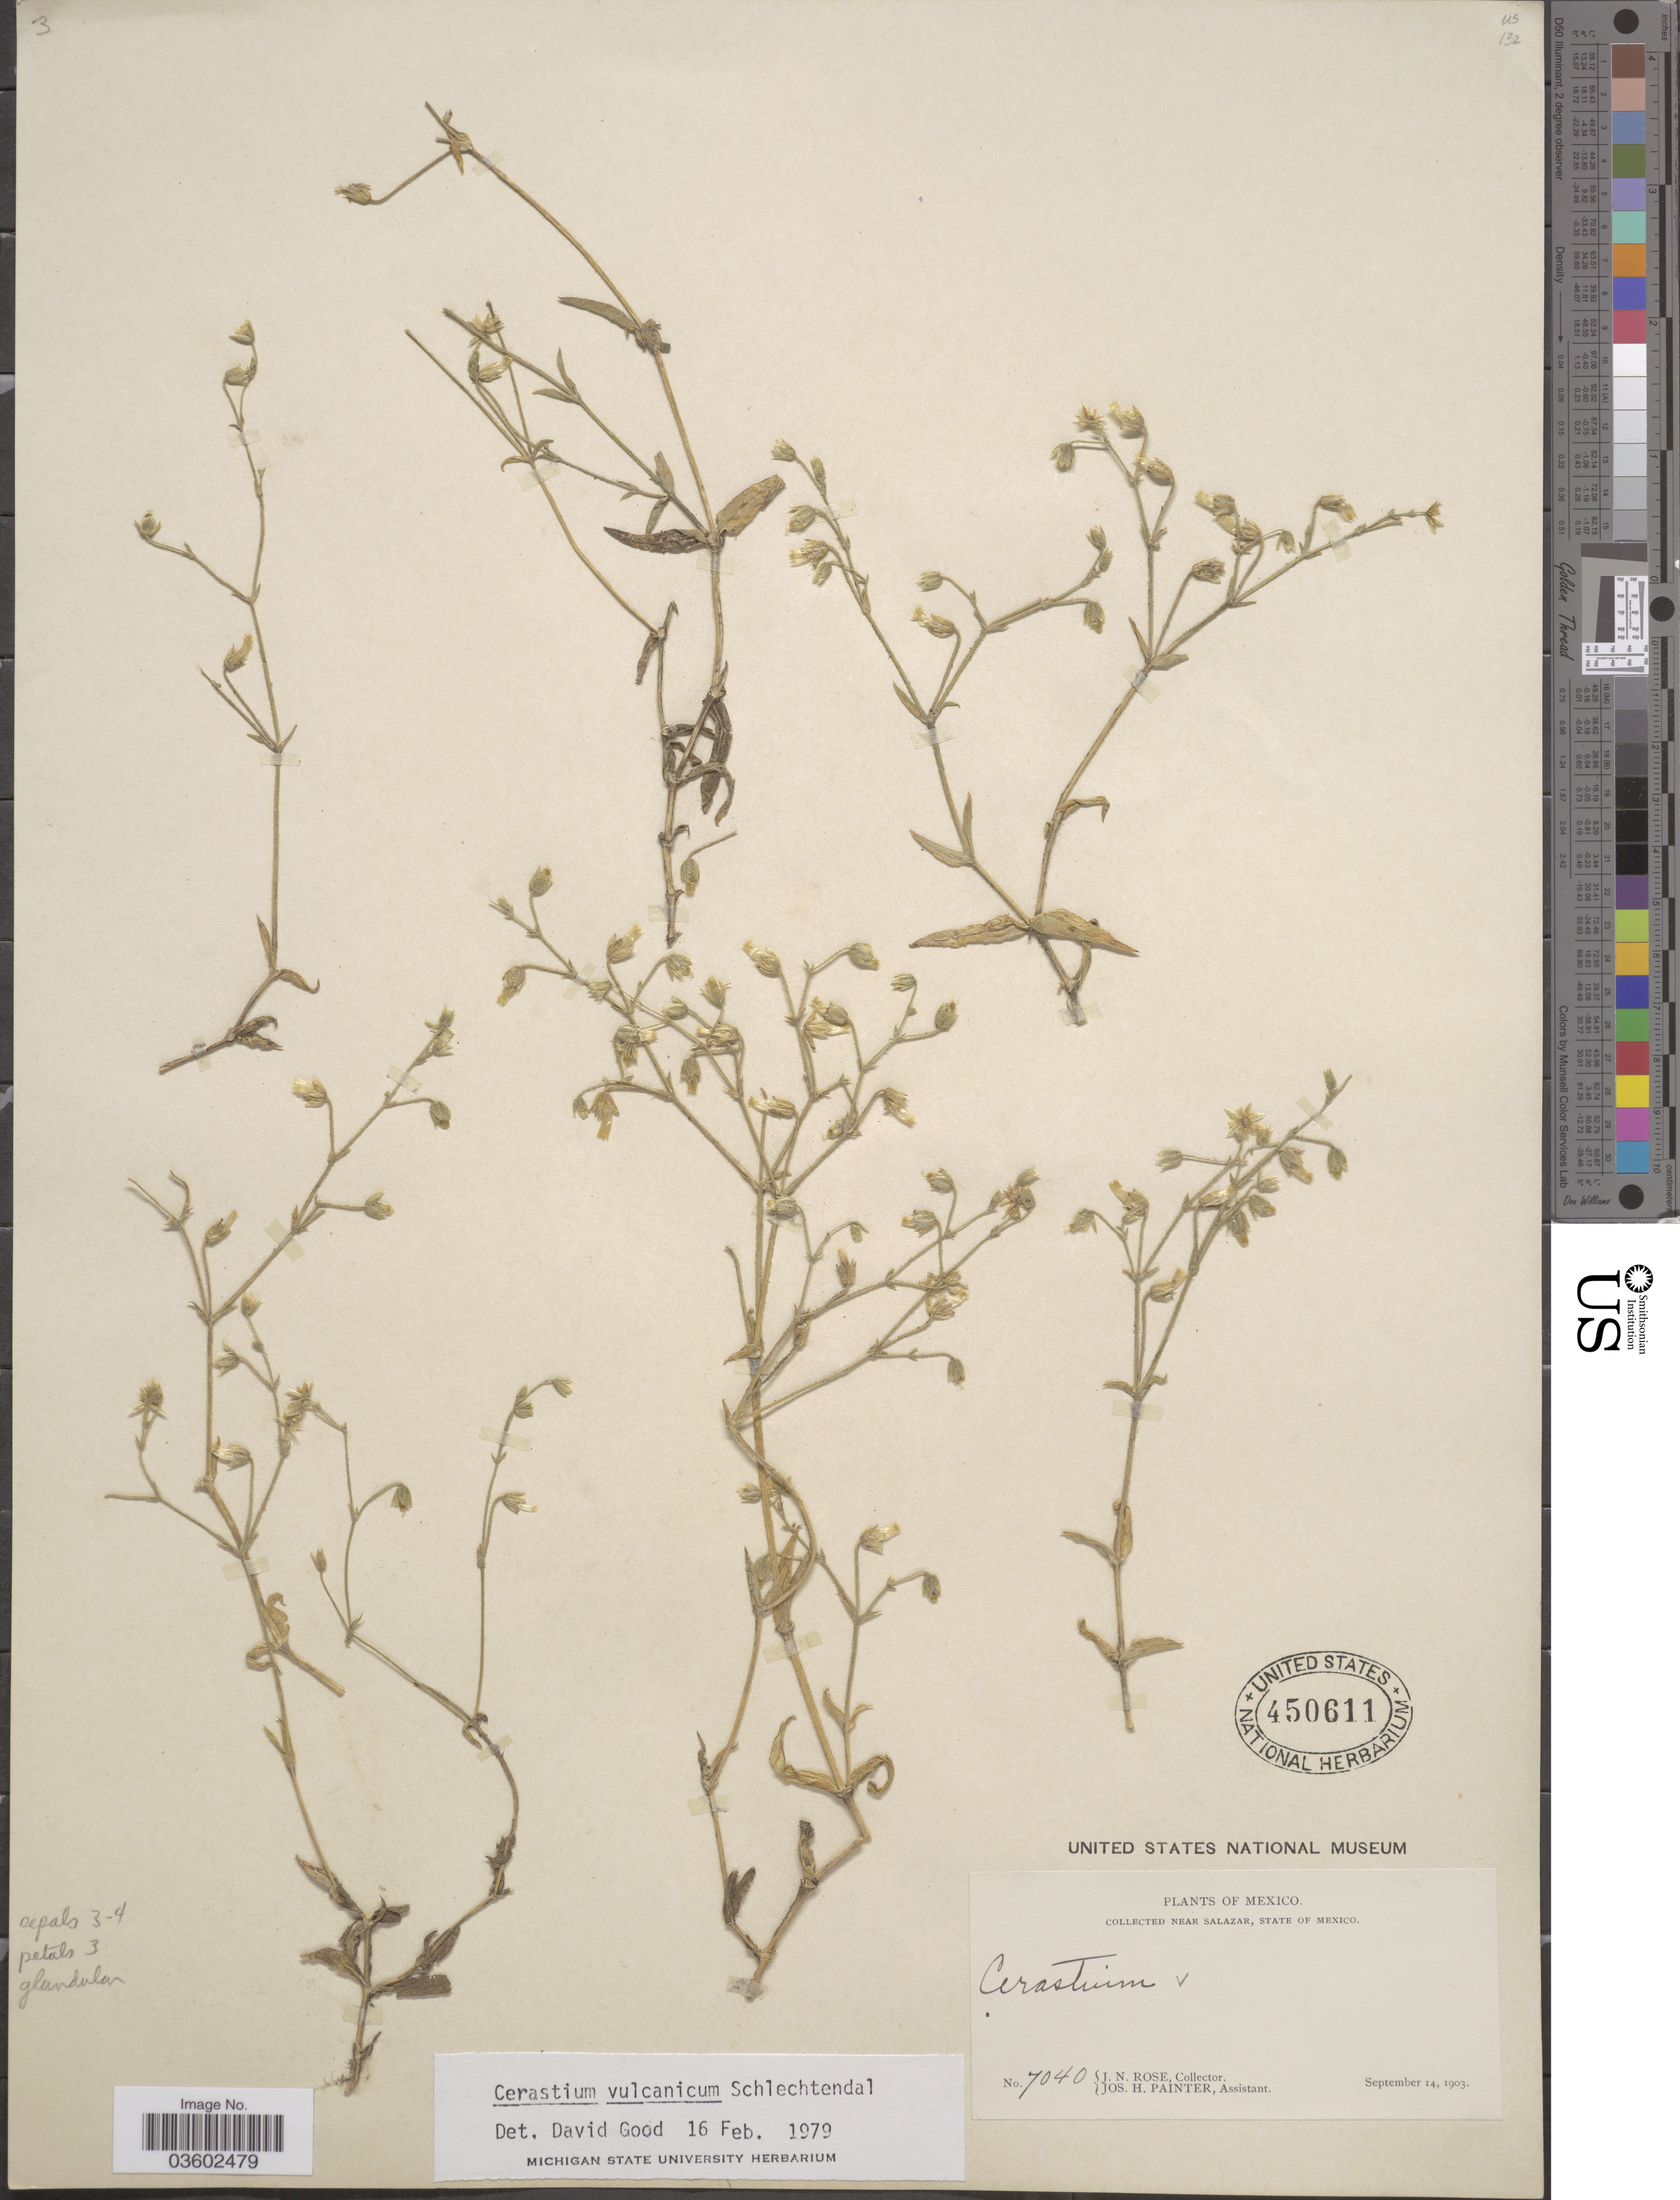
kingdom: Plantae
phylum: Tracheophyta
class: Magnoliopsida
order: Caryophyllales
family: Caryophyllaceae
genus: Cerastium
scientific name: Cerastium vulcanicum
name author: Schltdl.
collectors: J. N. Rose & J. H. Painter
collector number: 7040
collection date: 1903-09-14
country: Mexico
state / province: México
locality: Near Salazar.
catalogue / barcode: US 450611